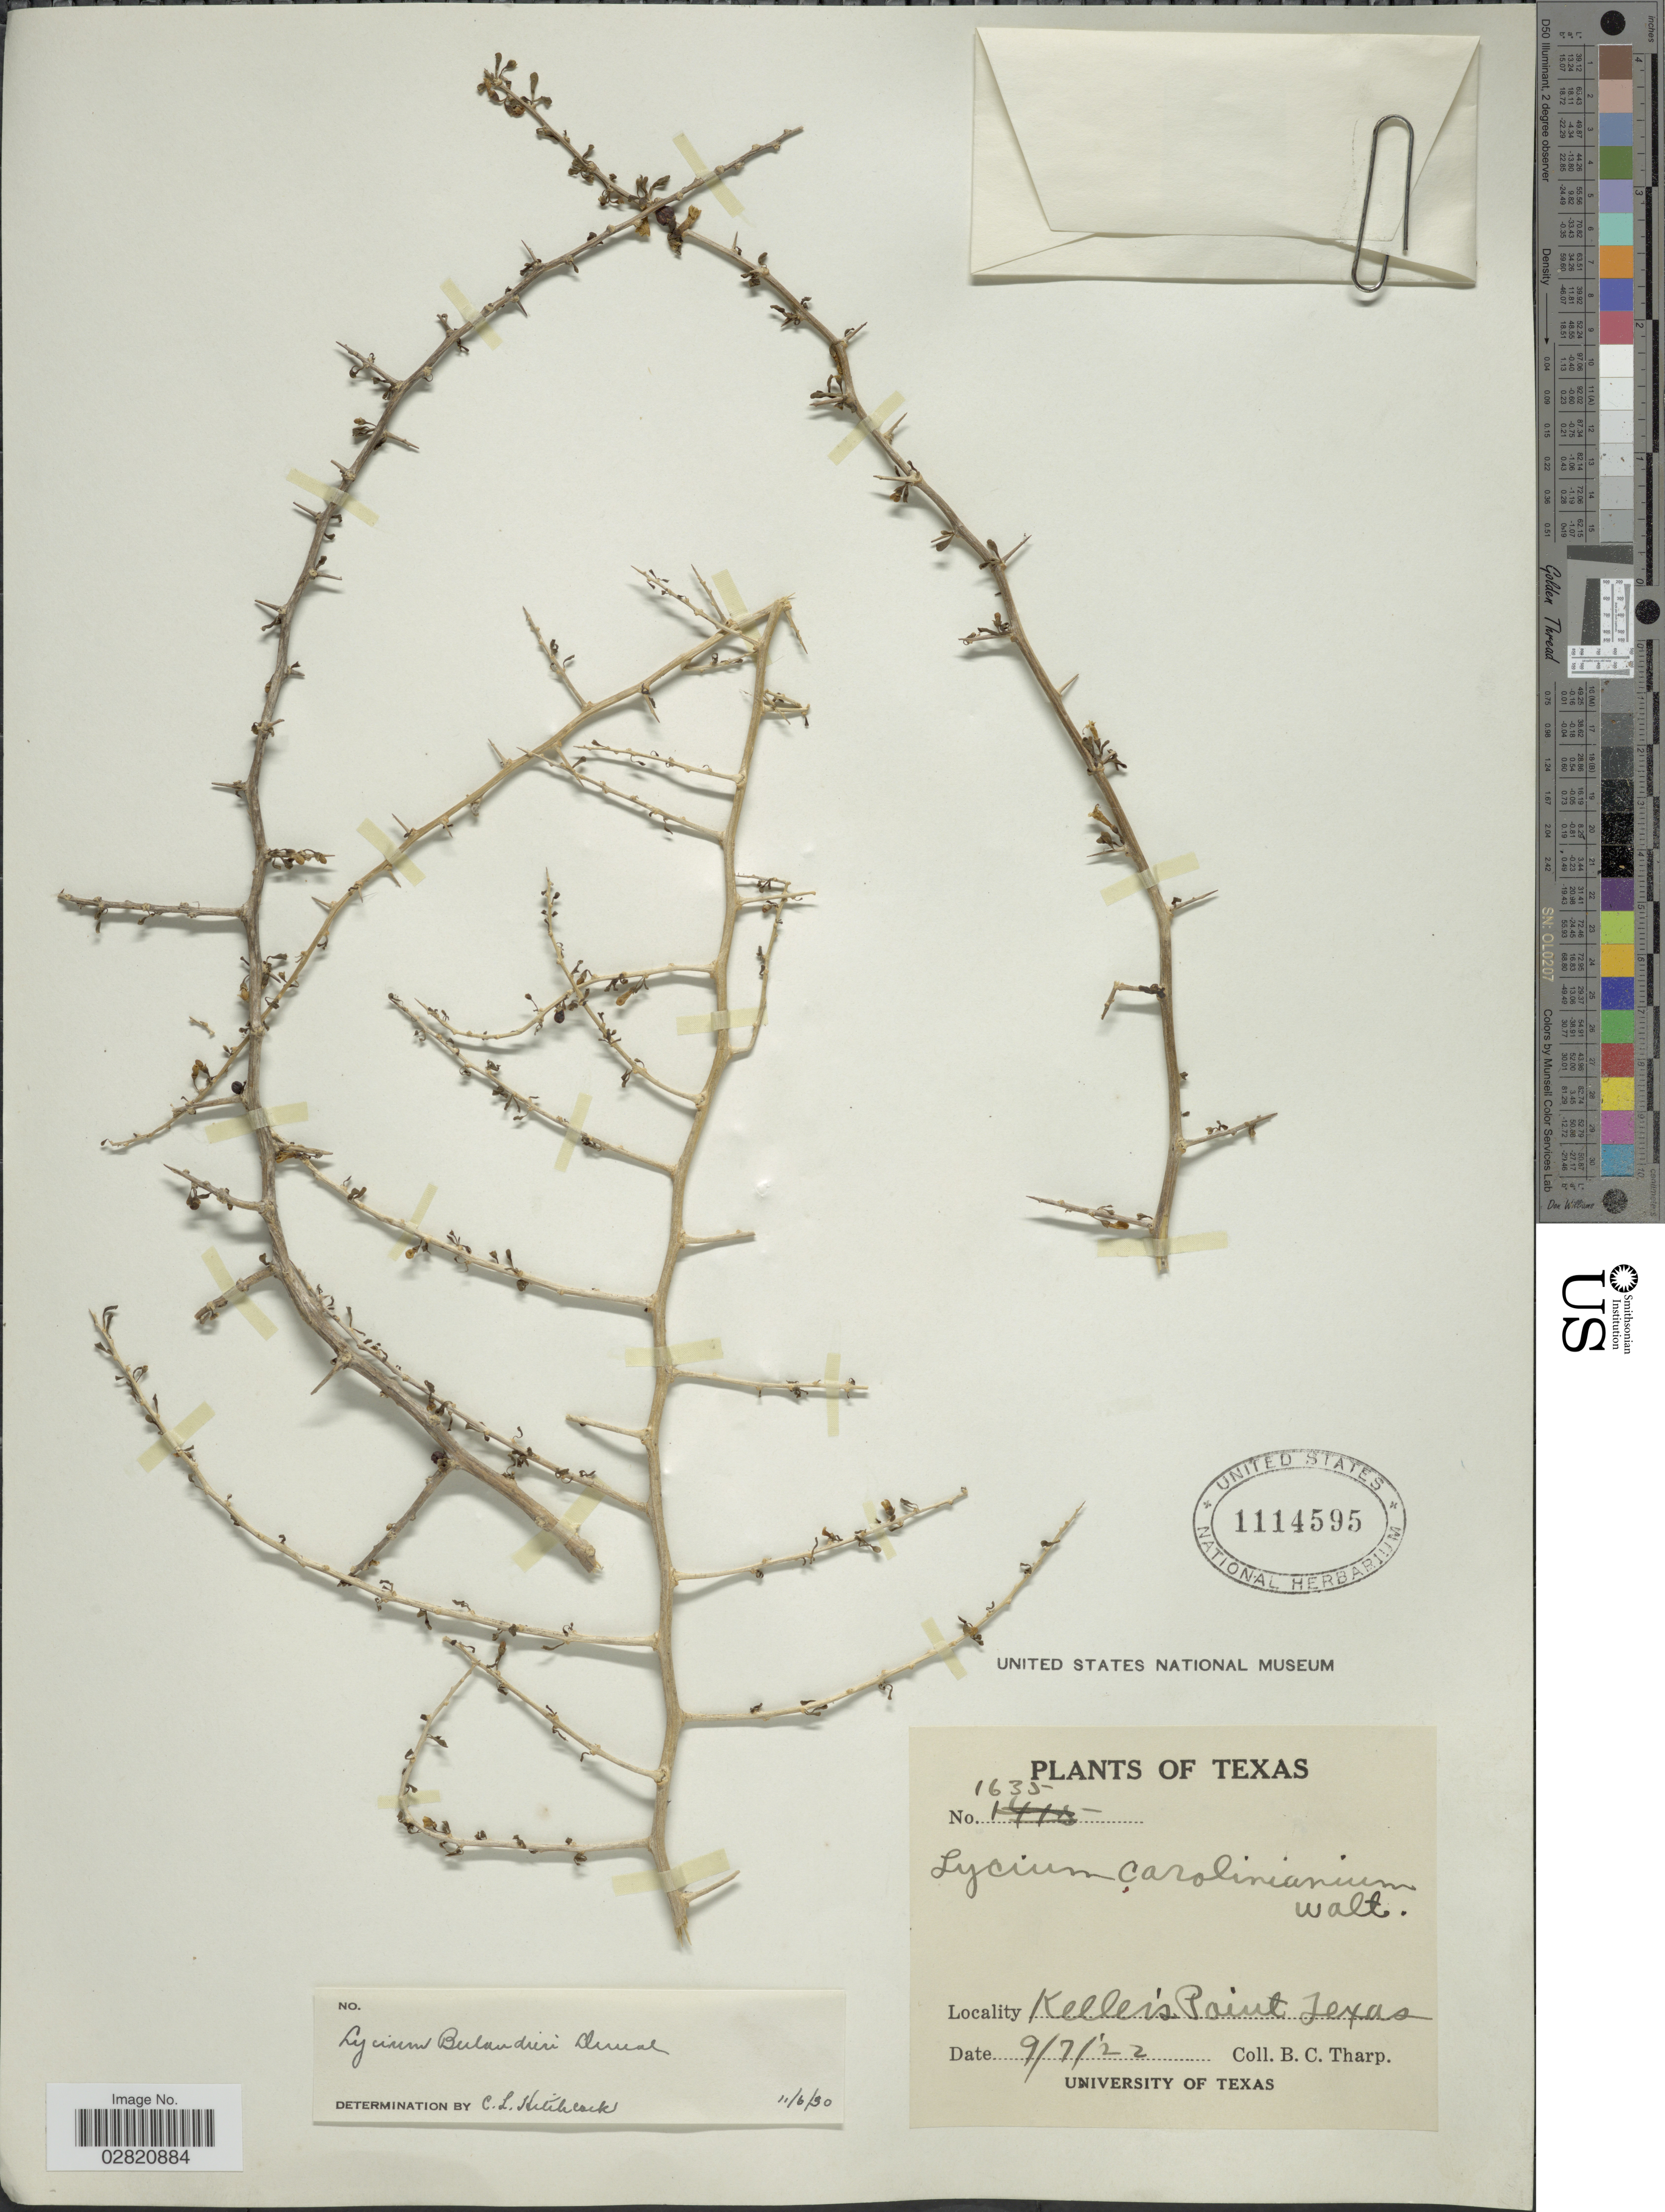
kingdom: Plantae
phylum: Tracheophyta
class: Magnoliopsida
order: Solanales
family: Solanaceae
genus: Lycium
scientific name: Lycium berlandieri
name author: Dunal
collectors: B. C. Tharp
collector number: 1635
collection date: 1922-09-07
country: United States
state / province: Texas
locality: Keller's Point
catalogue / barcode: US 1114595